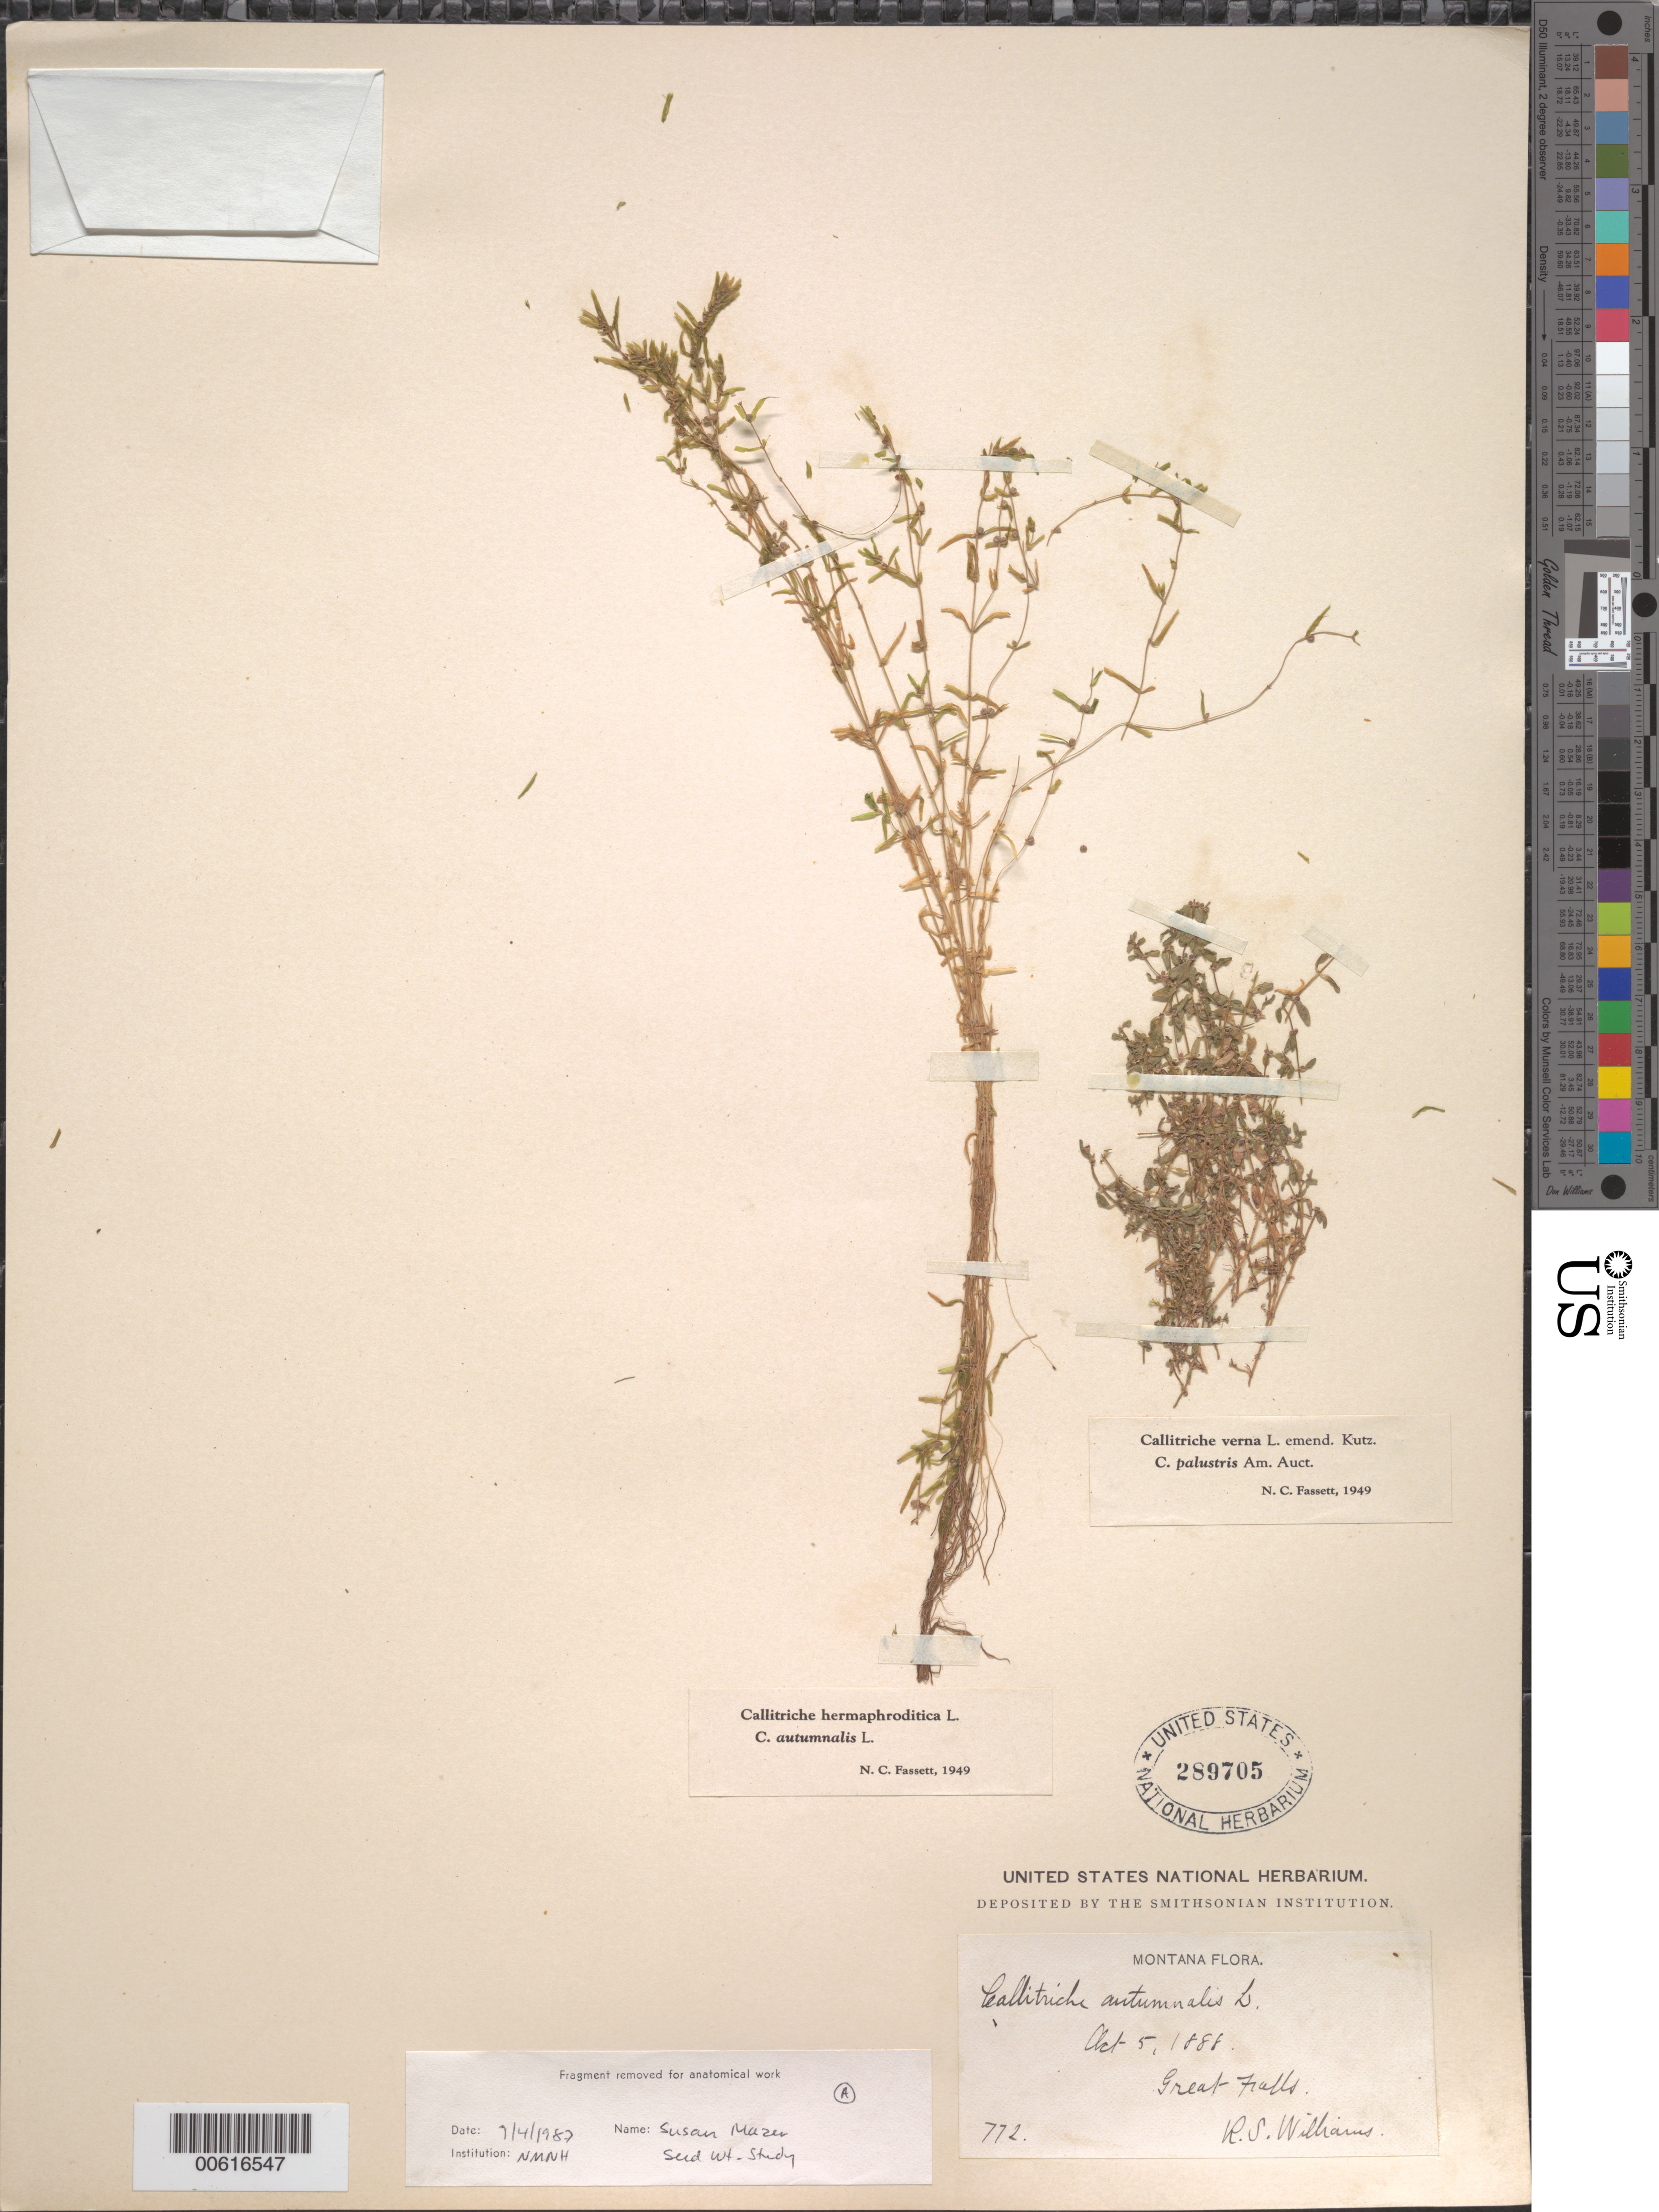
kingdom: Plantae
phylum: Tracheophyta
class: Magnoliopsida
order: Lamiales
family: Plantaginaceae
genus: Callitriche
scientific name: Callitriche hermaphroditica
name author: L.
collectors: R. S. Williams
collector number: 772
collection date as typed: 05 Oct 1888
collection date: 1888-10-05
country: United States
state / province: Montana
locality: Great Falls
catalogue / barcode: US 289705